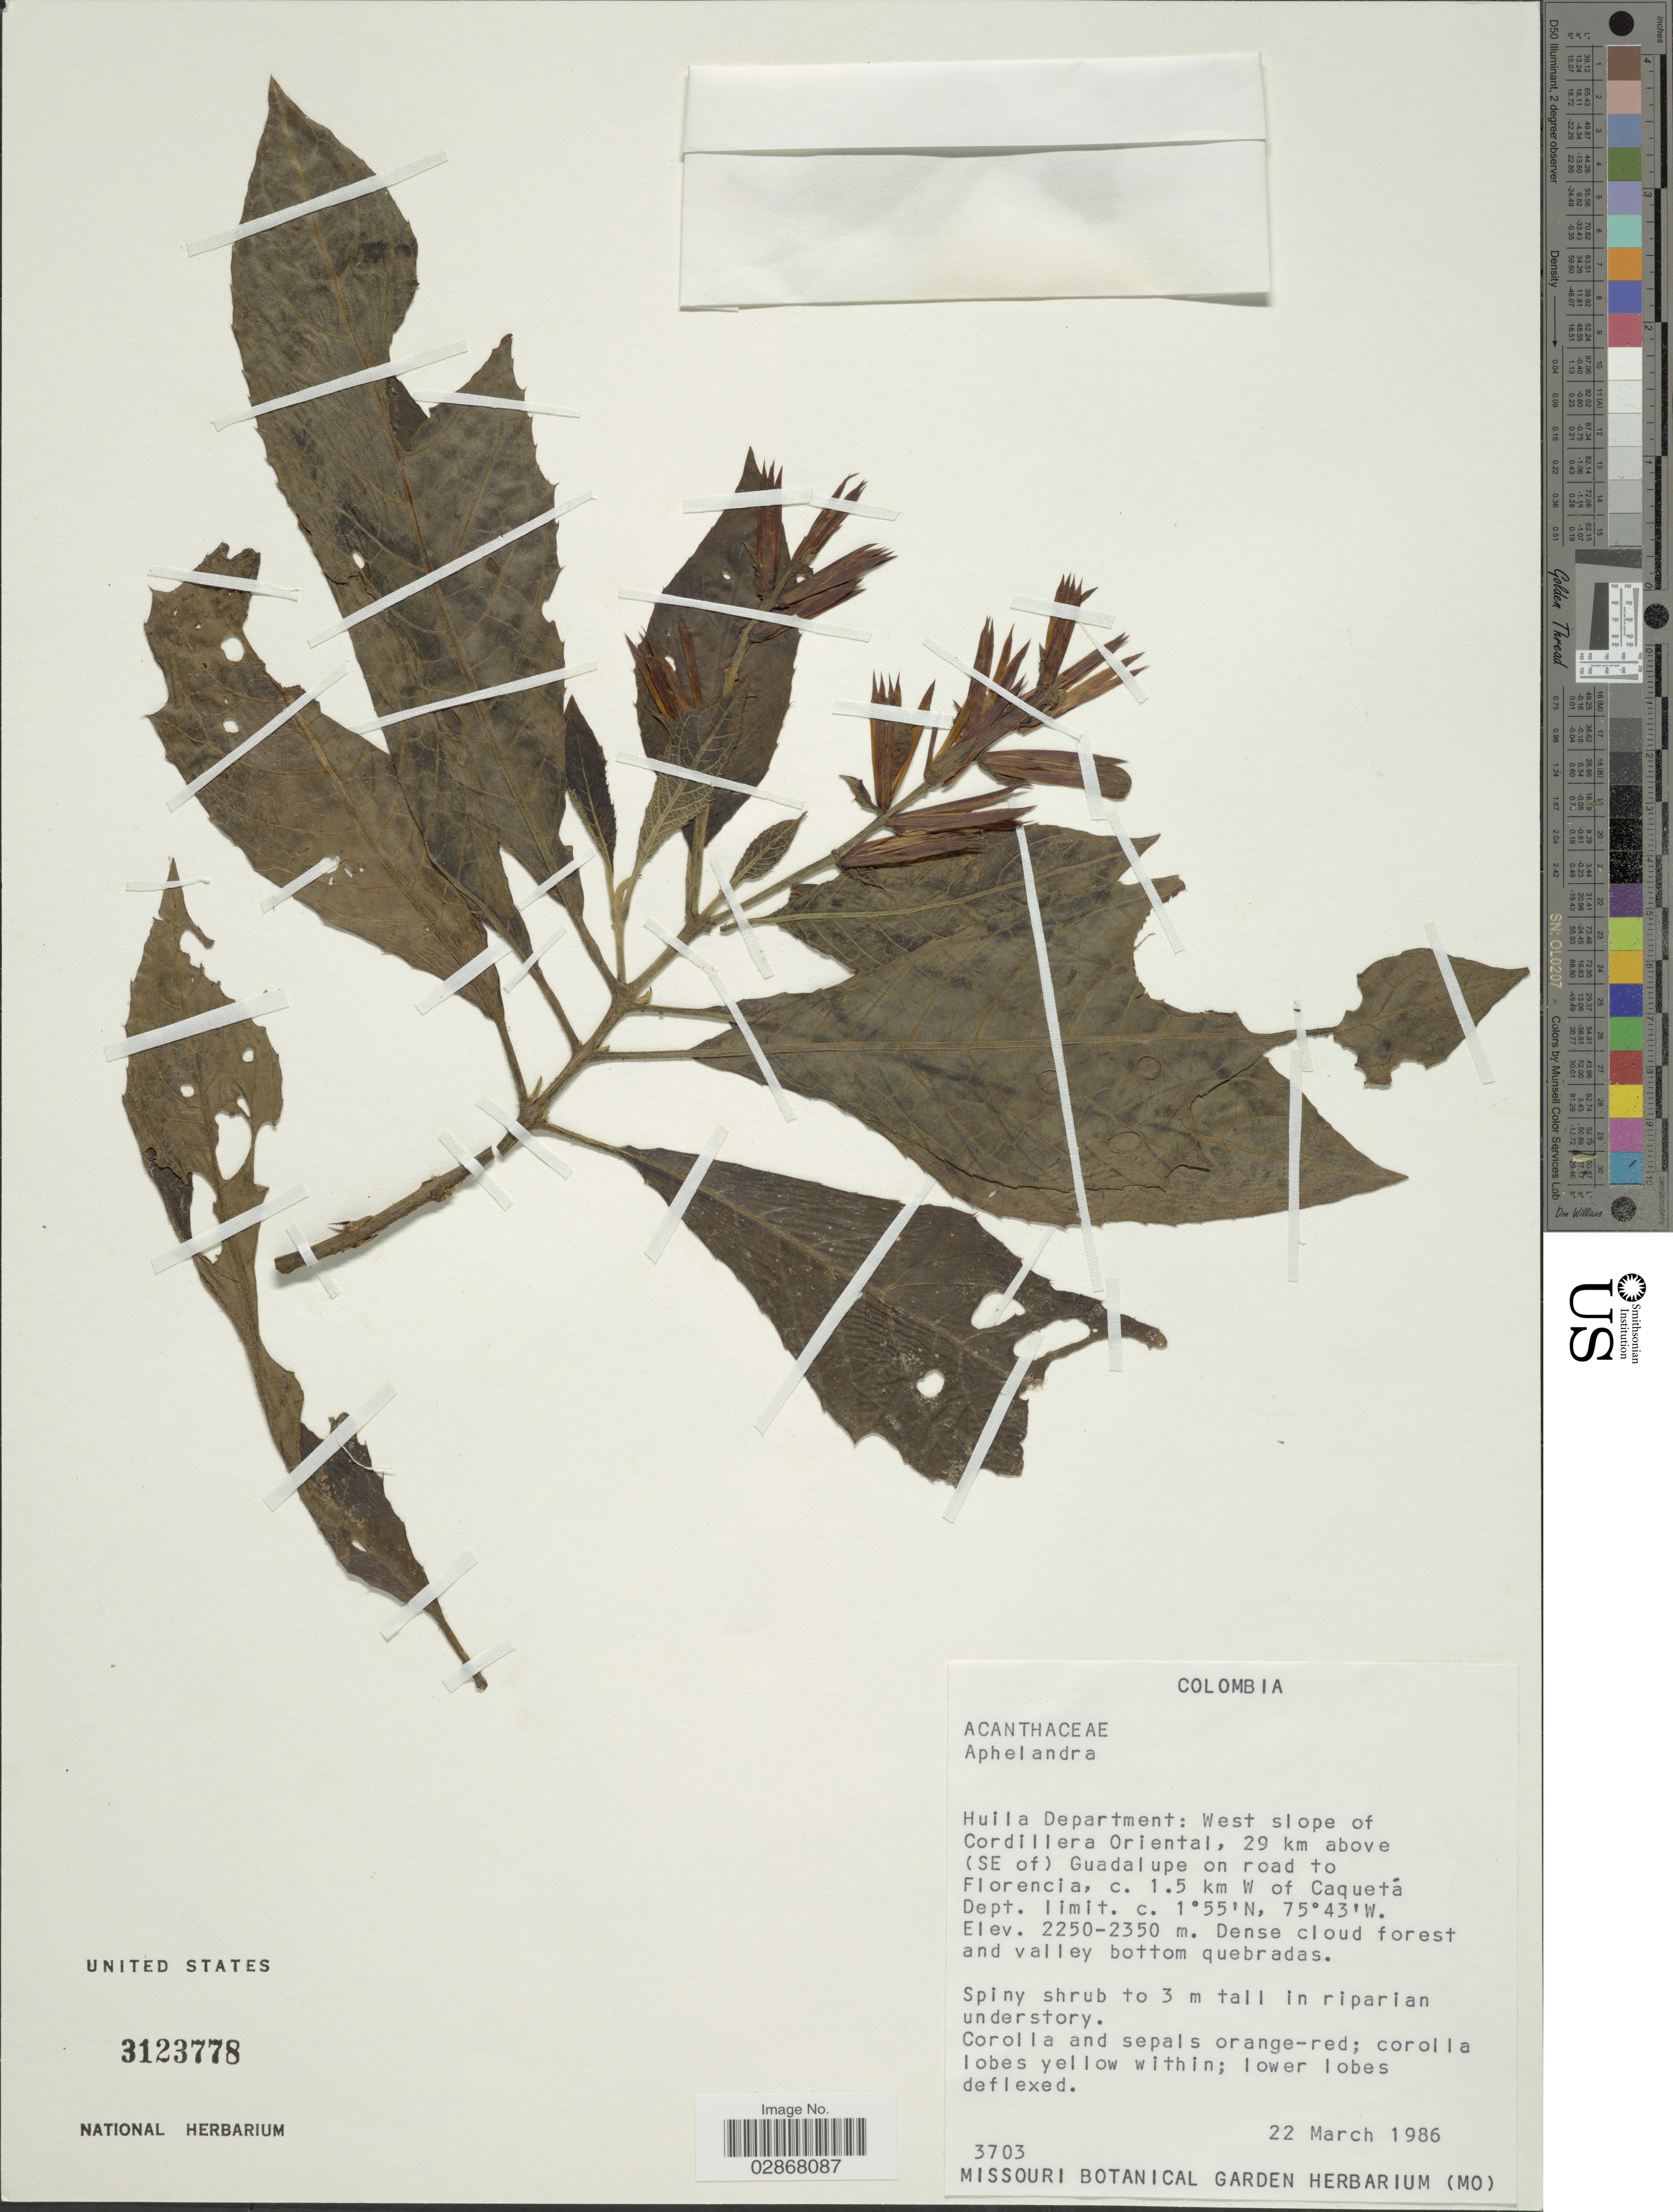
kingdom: Plantae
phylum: Tracheophyta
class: Magnoliopsida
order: Lamiales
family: Acanthaceae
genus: Aphelandra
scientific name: Aphelandra sp.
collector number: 3703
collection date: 1986-03-22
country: Colombia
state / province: Huila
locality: Huila Department: West slope of Cordillera Oriental, 29 km above (SE of) Guadalupe on road to Florencia, c. 1.5 km W of Caquetá. Dept. limit.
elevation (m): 2250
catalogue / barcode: US 3123778